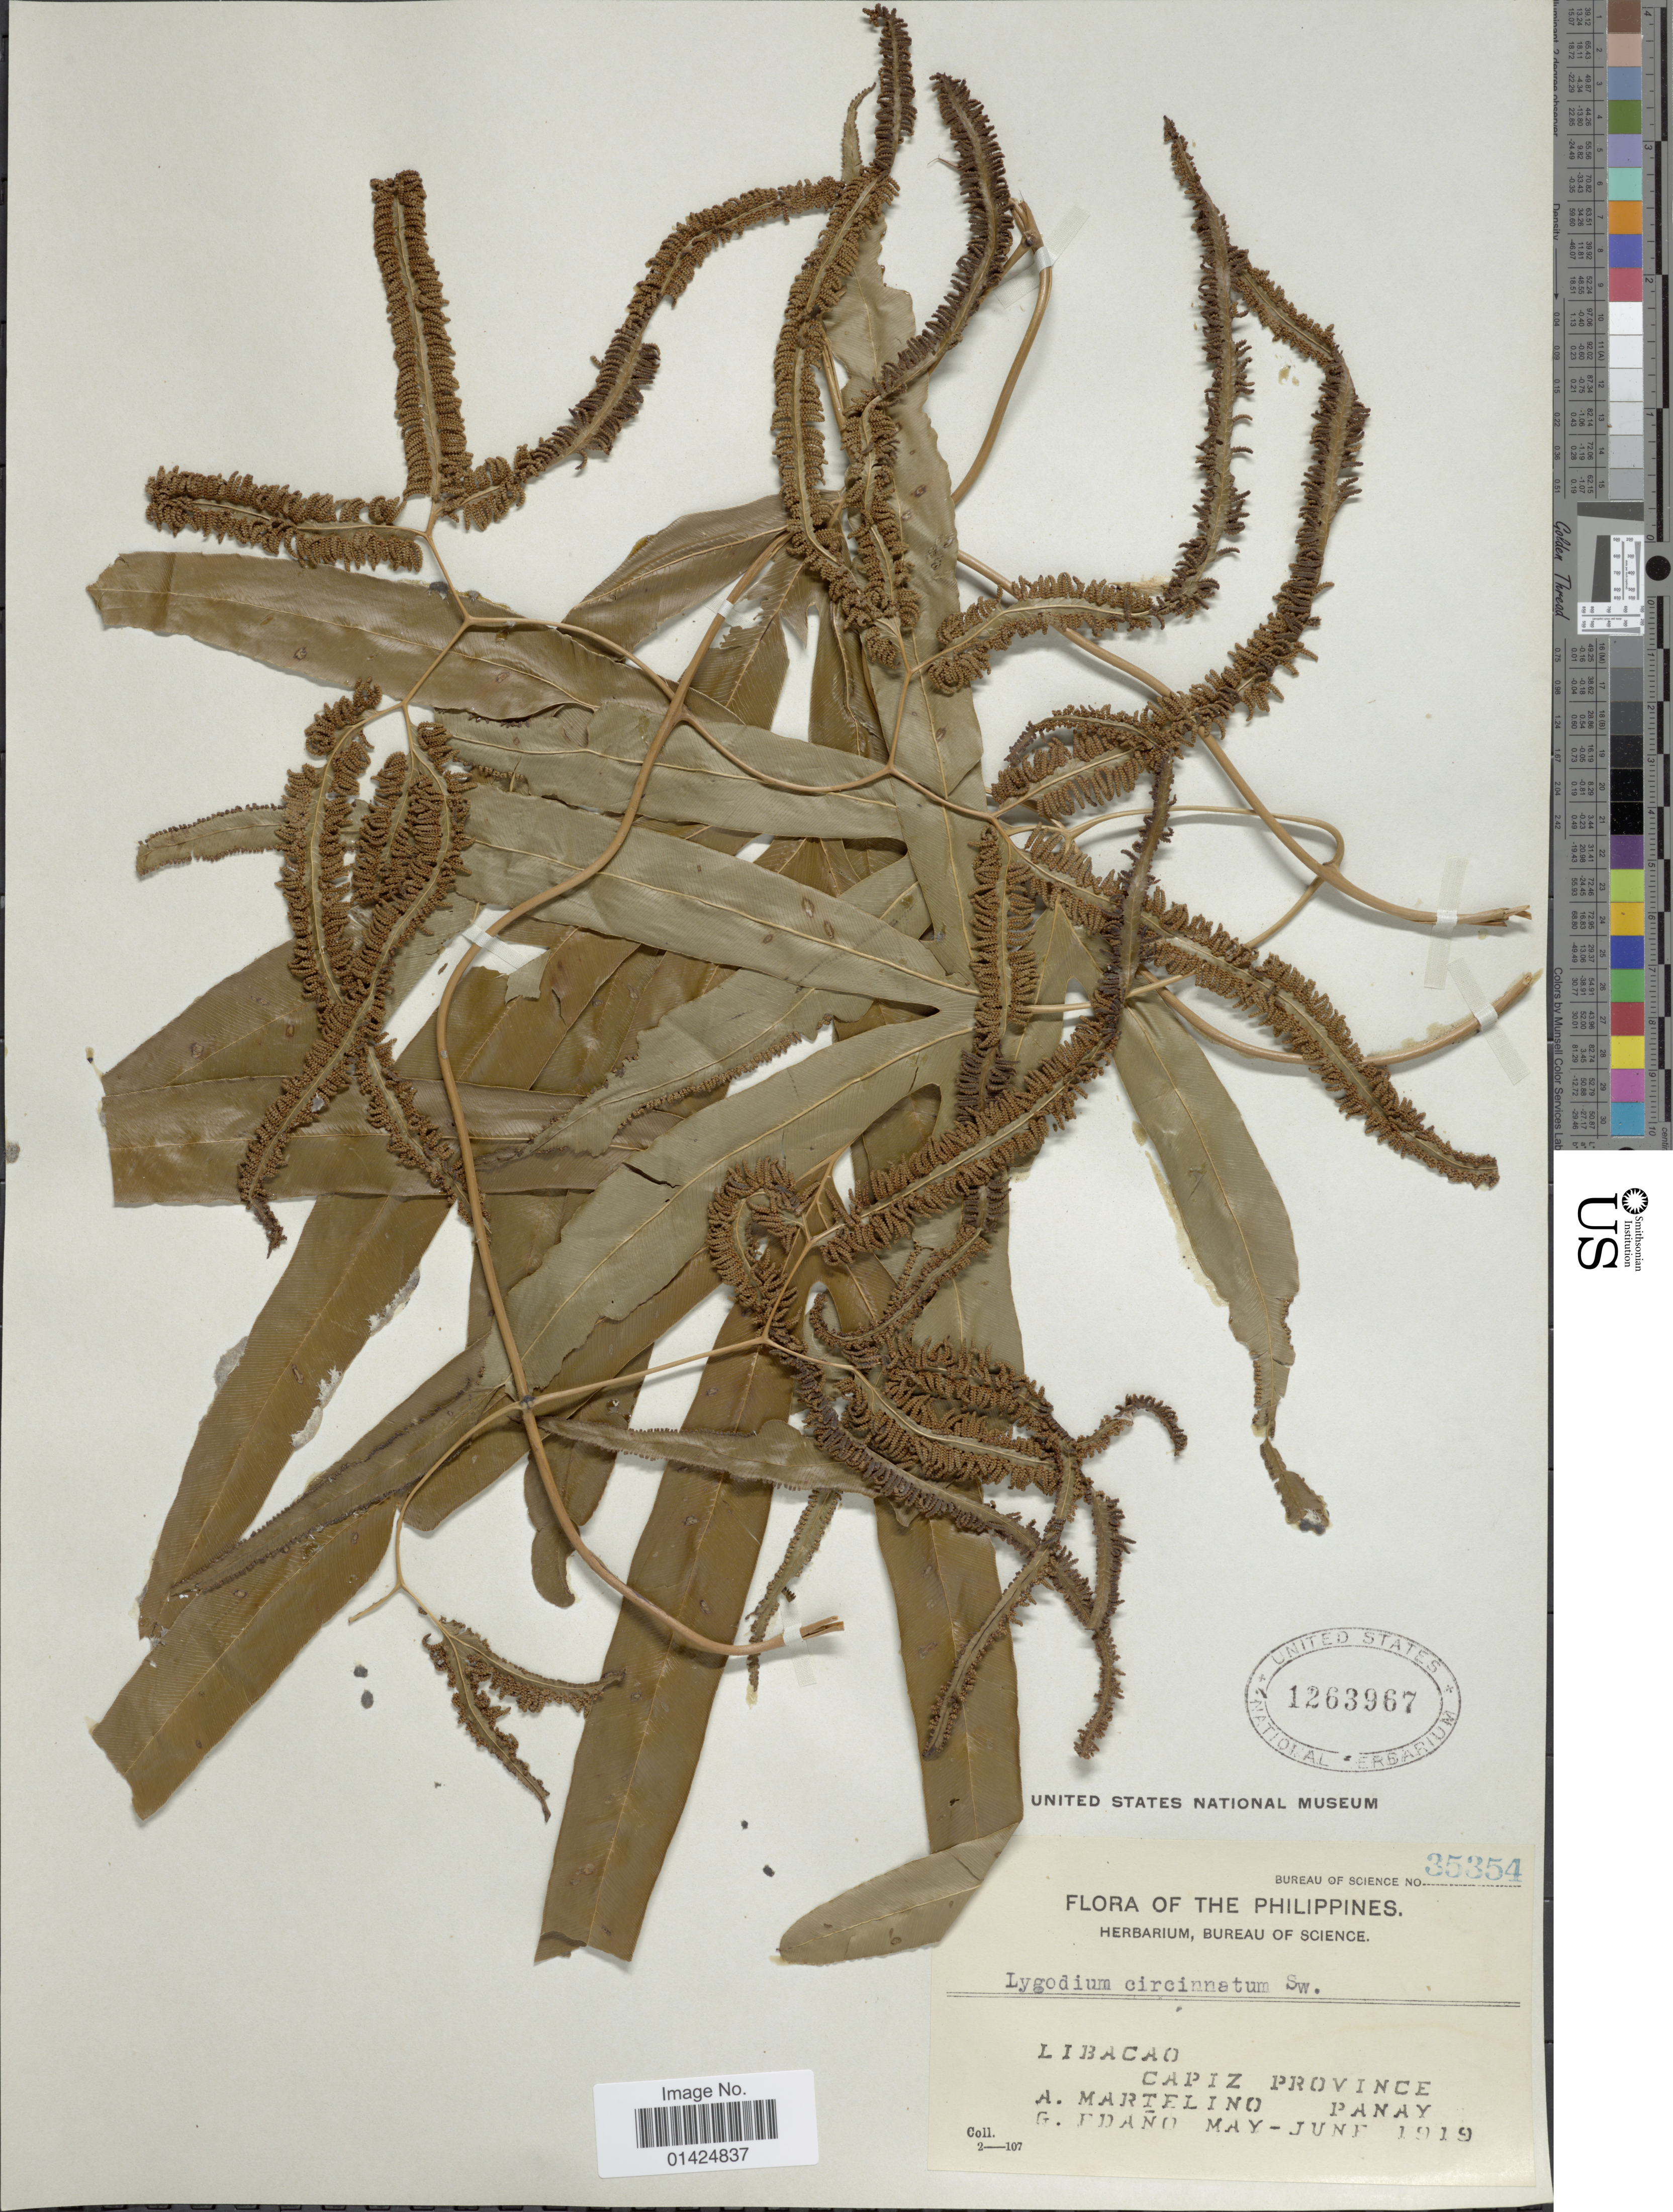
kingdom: Plantae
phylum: Tracheophyta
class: Polypodiopsida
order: Schizaeales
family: Lygodiaceae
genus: Lygodium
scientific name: Lygodium circinnatum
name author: (Burm. f.) Sw.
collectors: A. Martelino & G. Edaño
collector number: Bureau of Science 35354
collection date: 1919-05/1919-06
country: Philippines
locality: Libacao. Capiz Province. Panay.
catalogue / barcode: US 1263967